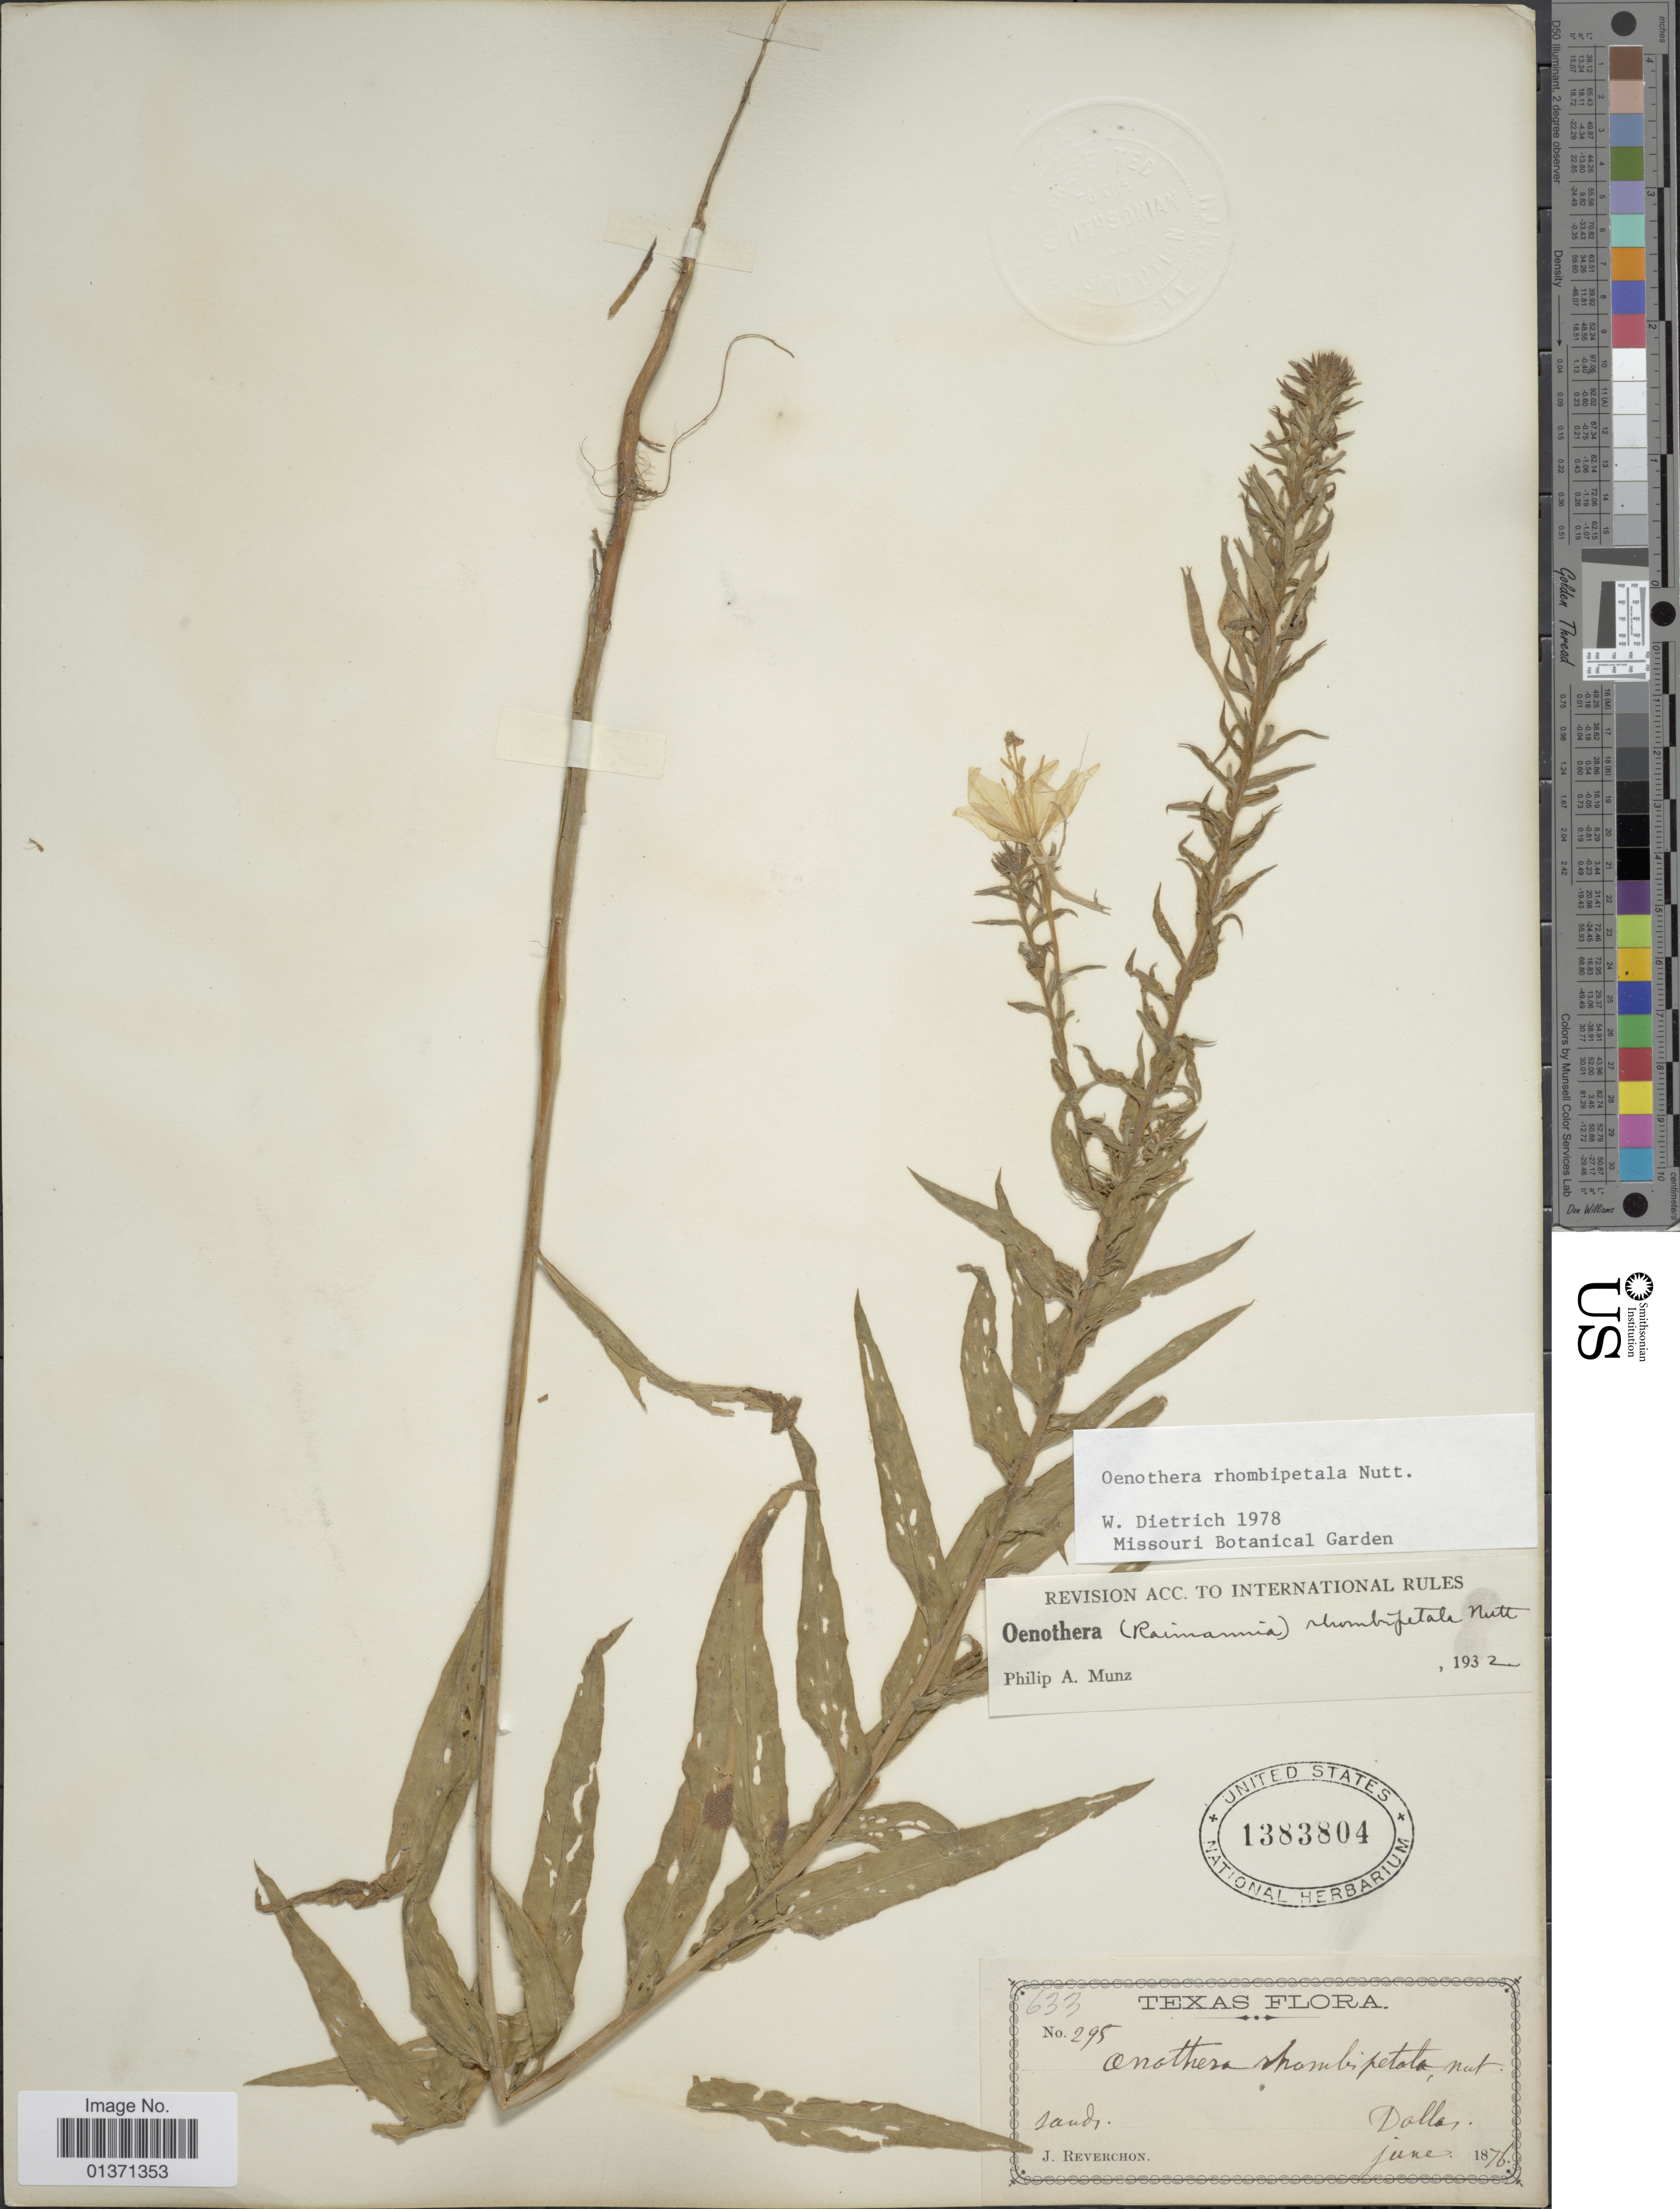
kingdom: Plantae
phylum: Tracheophyta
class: Magnoliopsida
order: Myrtales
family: Onagraceae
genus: Oenothera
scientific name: Oenothera rhombipetala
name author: Nutt. ex Torr & A. Gray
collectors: J. Reverchon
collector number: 295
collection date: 1876-06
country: United States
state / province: Texas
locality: Dallas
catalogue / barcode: US 1383804